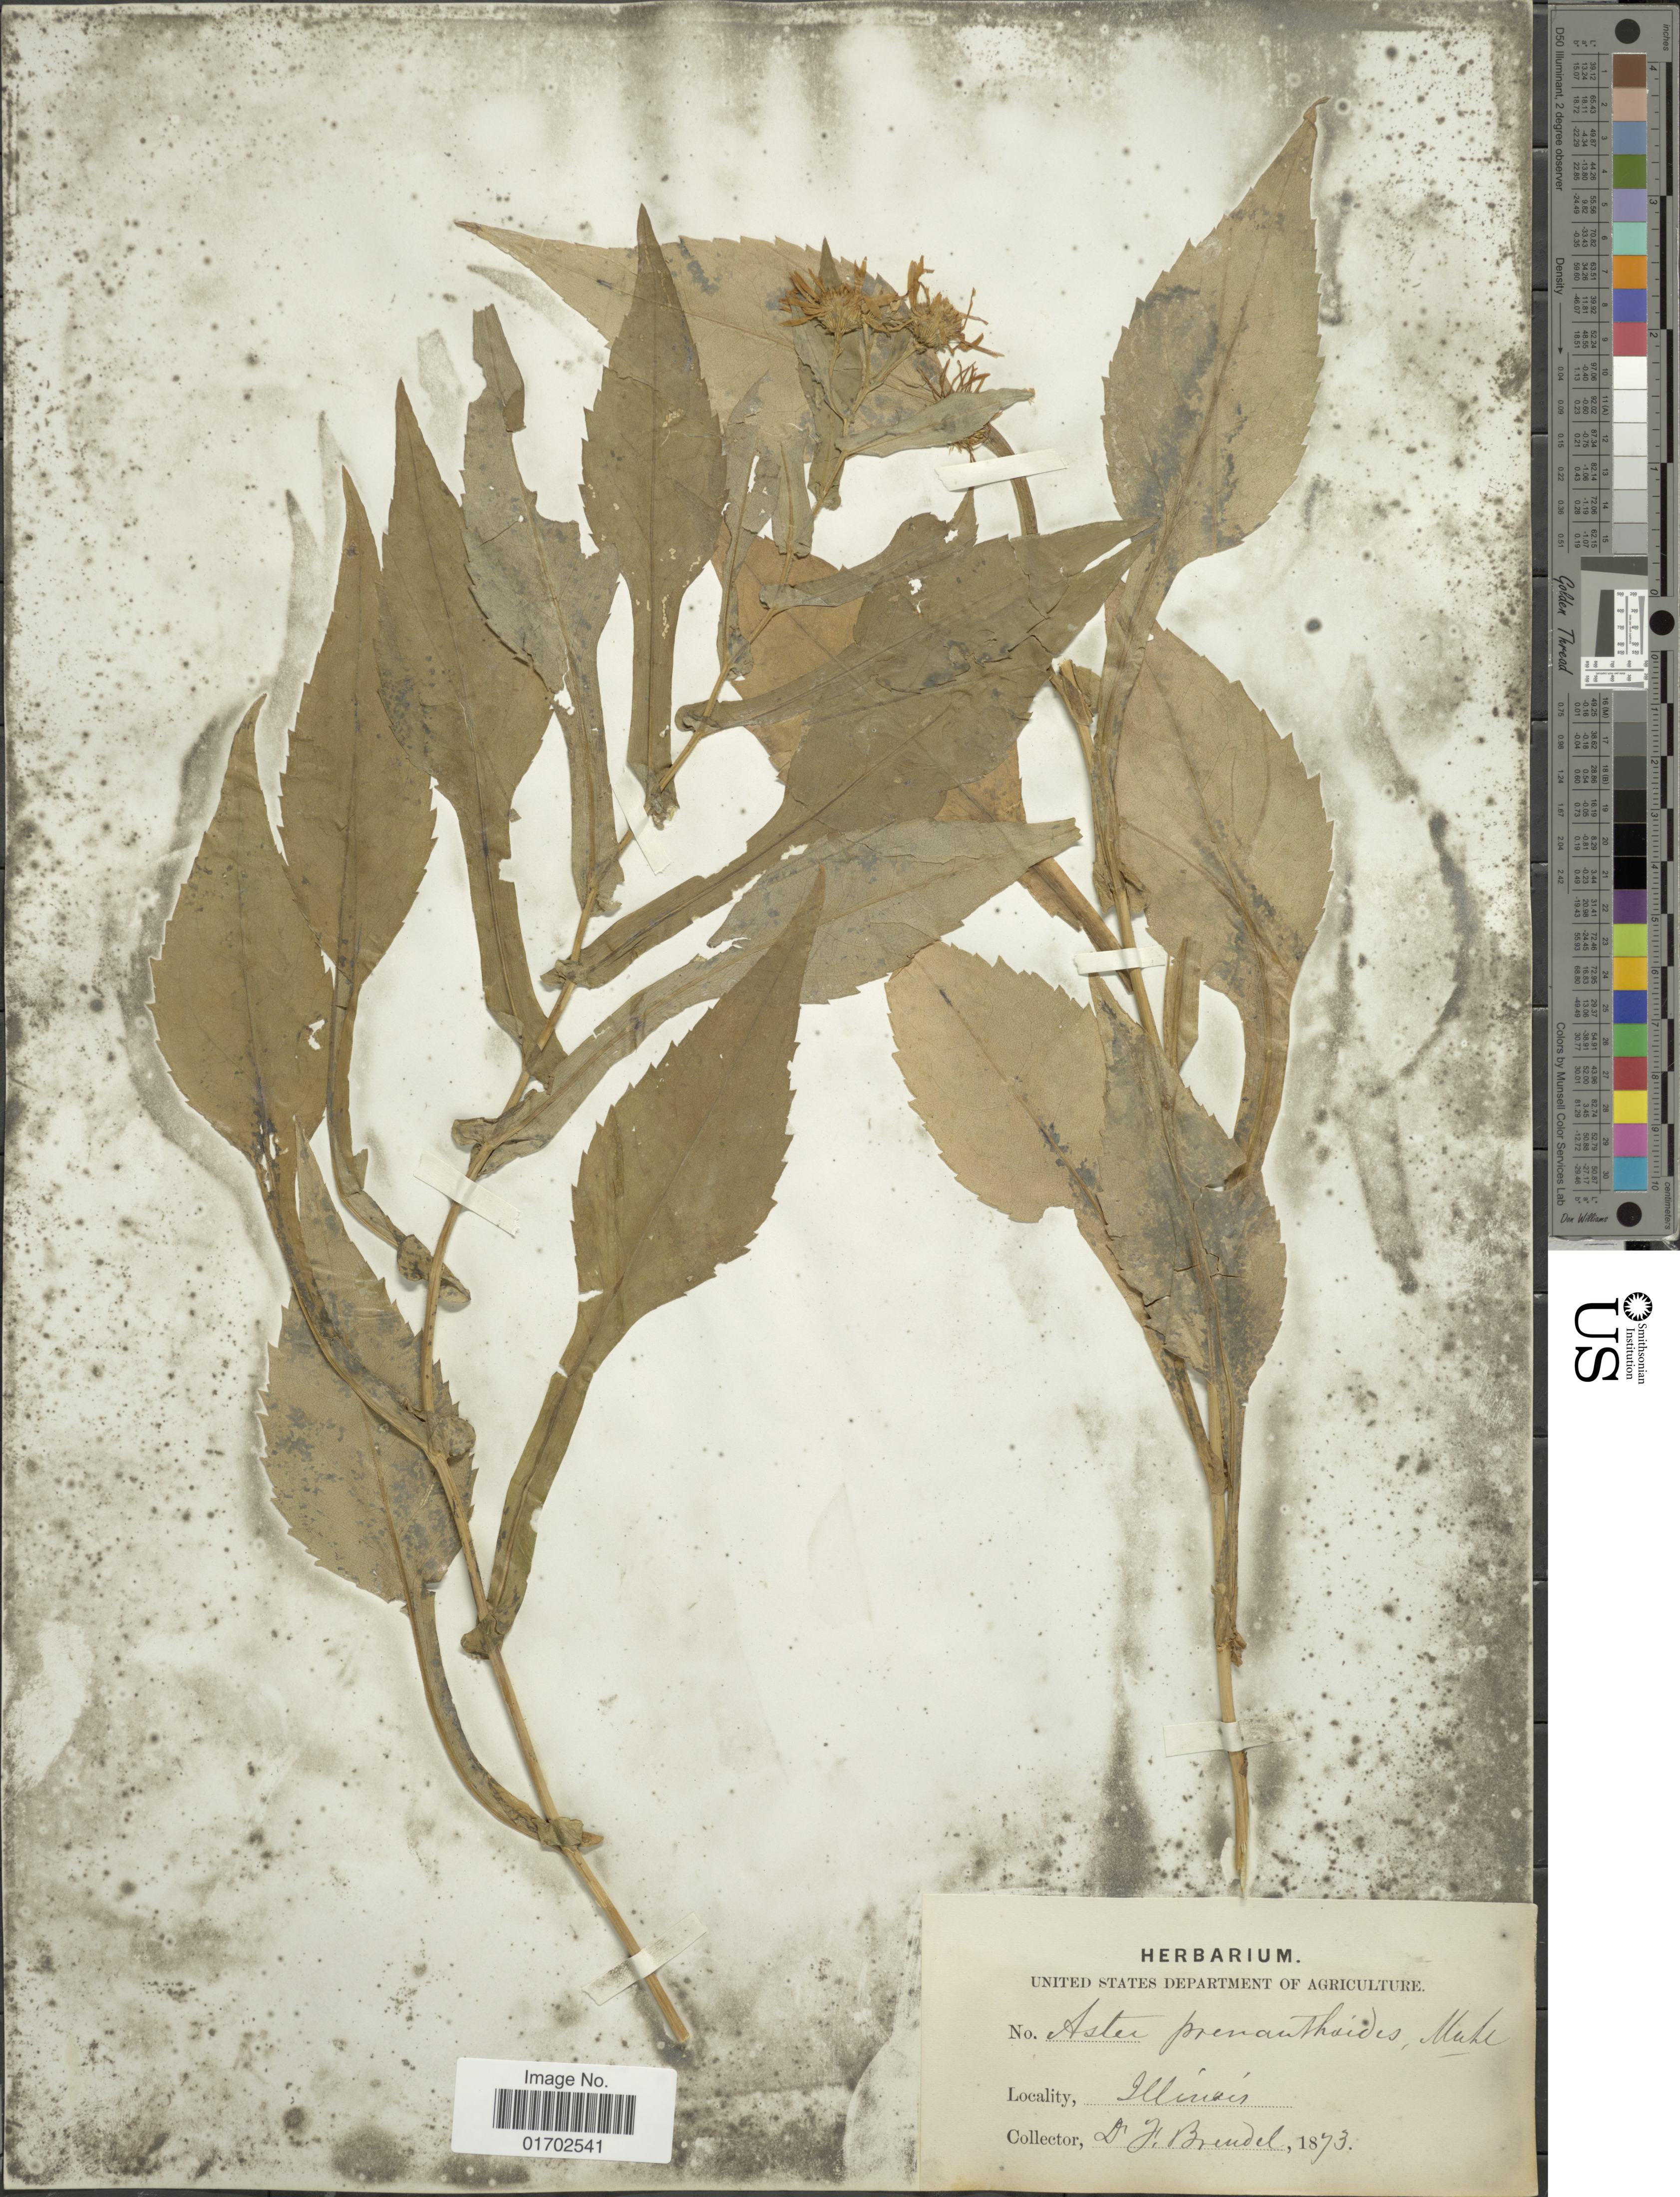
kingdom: Plantae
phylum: Tracheophyta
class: Magnoliopsida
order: Asterales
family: Asteraceae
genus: Symphyotrichum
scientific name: Symphyotrichum prenanthoides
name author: (Muhl. ex Willd.) G.L. Nesom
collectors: F. Brendel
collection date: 1873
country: United States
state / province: Illinois